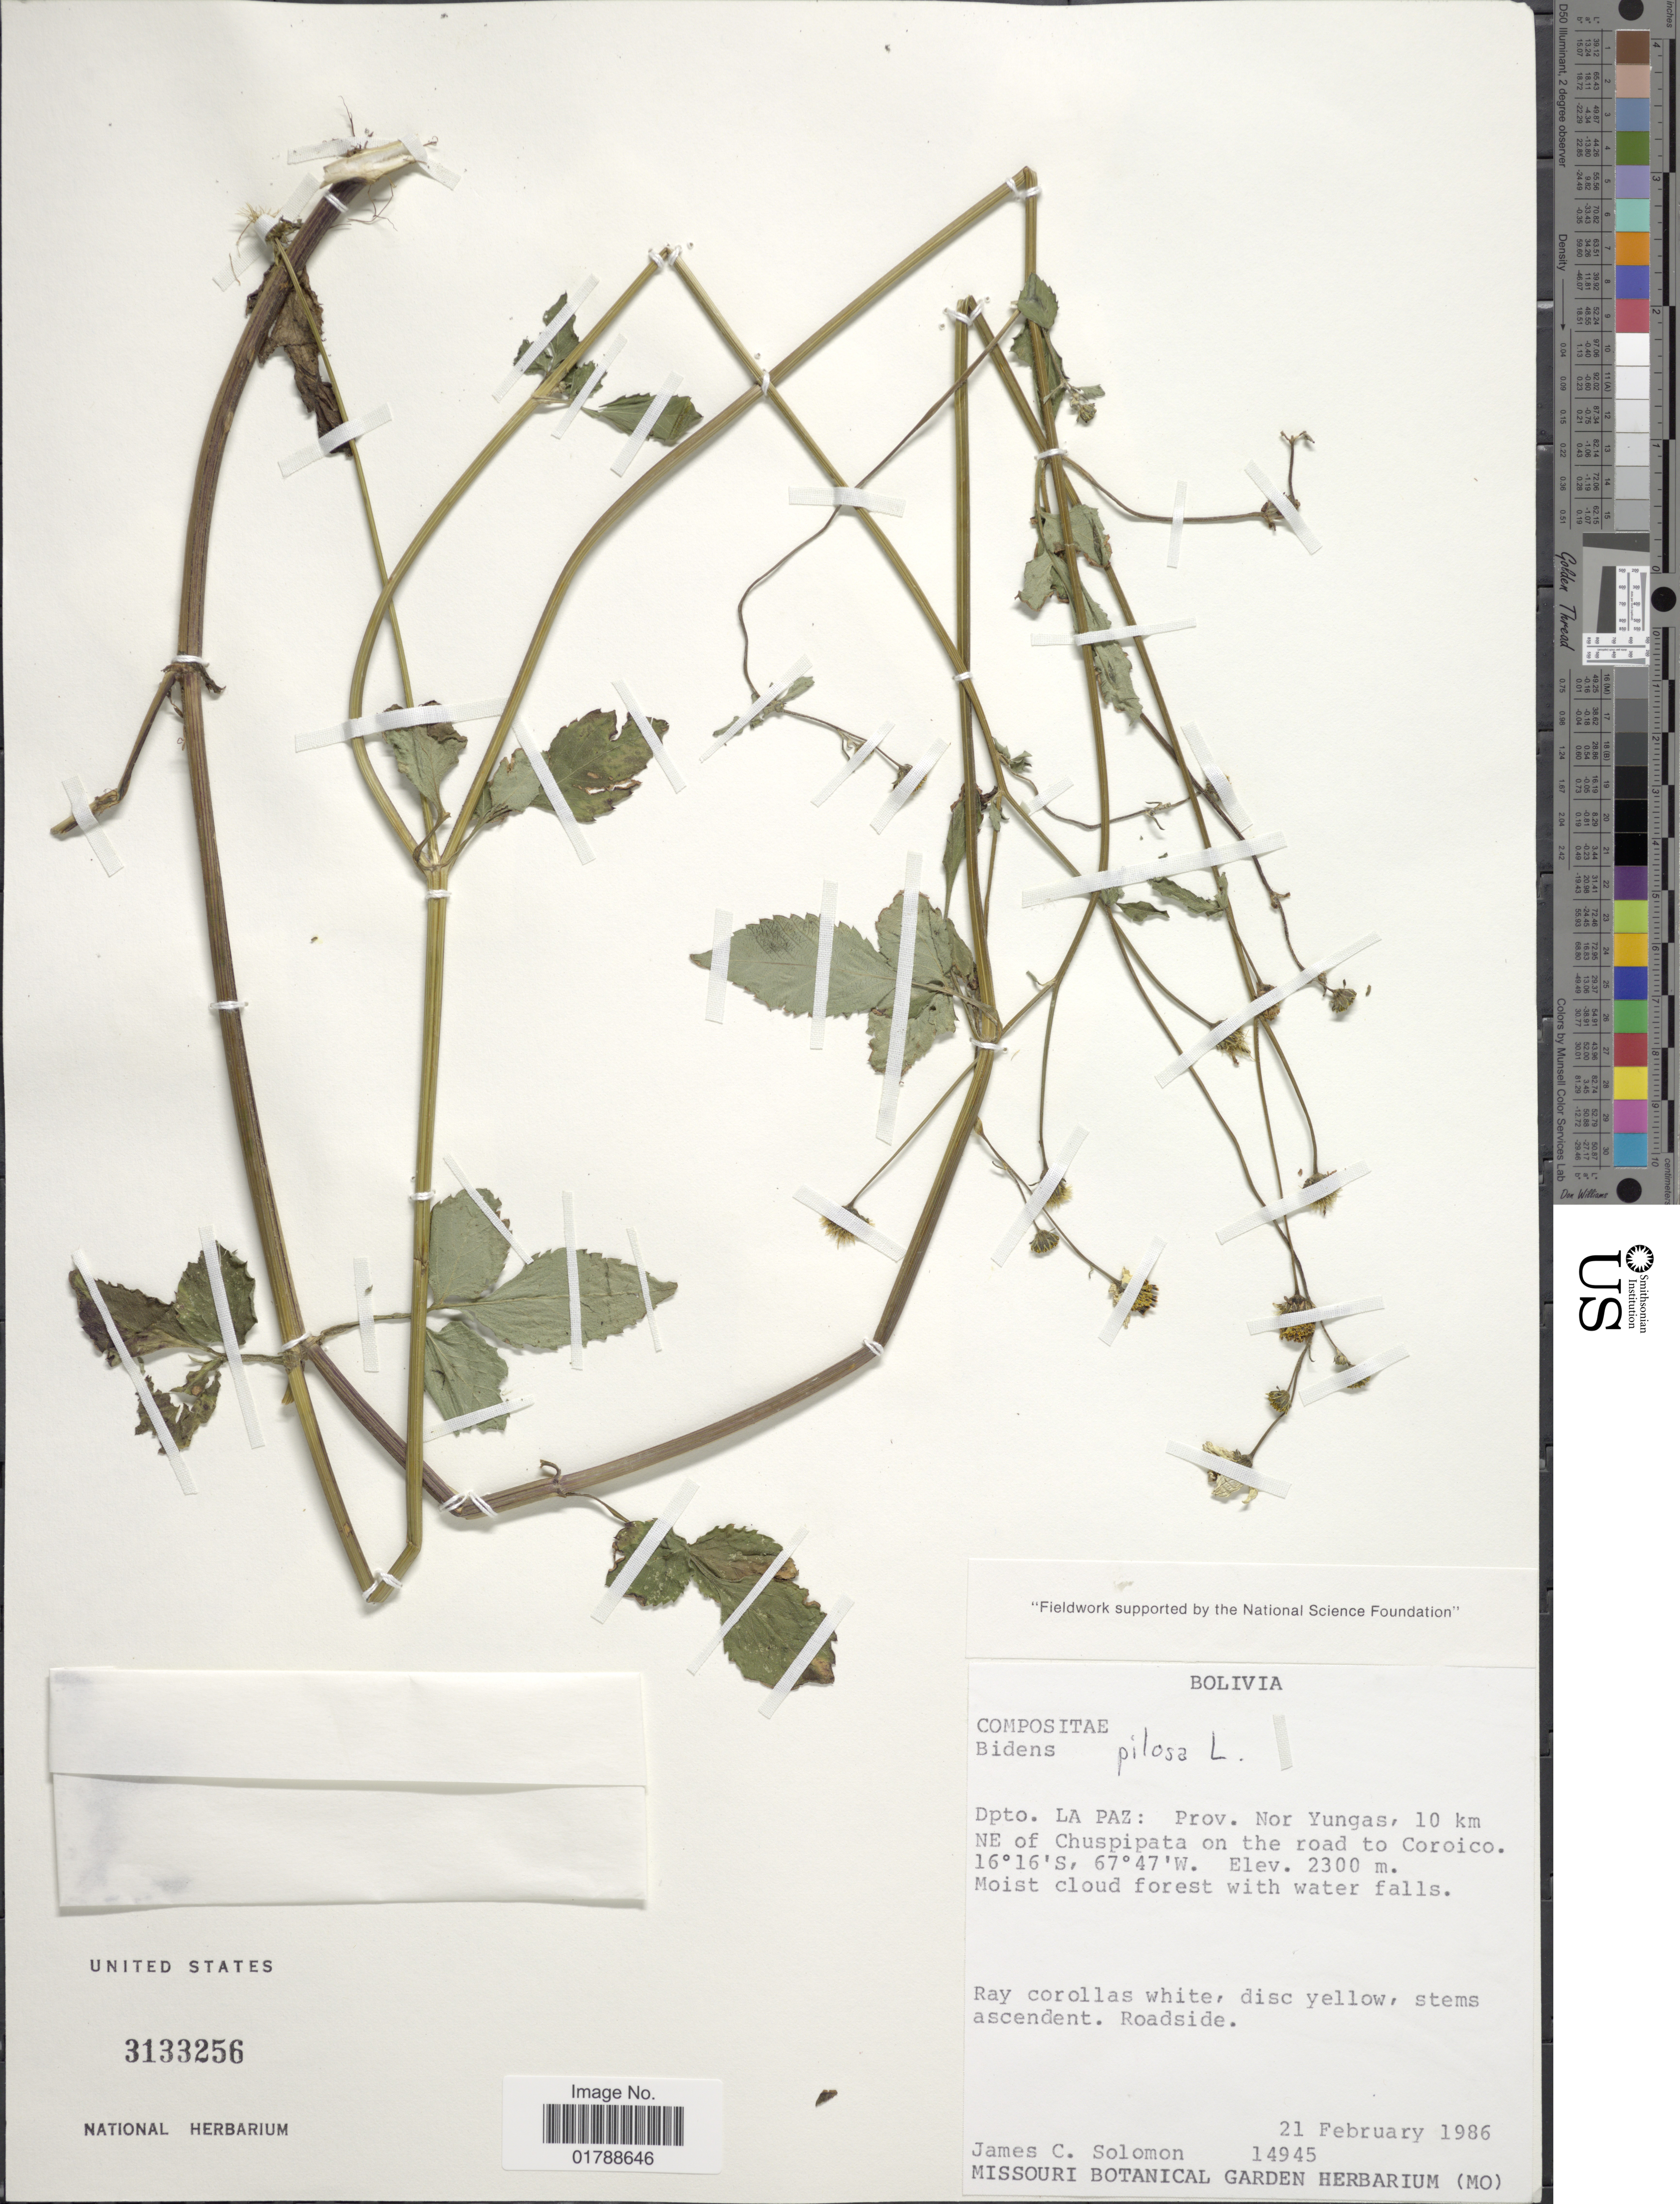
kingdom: Plantae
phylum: Tracheophyta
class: Magnoliopsida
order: Asterales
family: Asteraceae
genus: Bidens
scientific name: Bidens pilosa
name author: L.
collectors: J. C. Solomon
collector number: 14945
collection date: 1986-02-21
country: Bolivia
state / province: La Paz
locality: Prov. Nor Yungas, 10 km NE of Chuspipata on the road to Coroico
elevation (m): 2300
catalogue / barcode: US 3133256